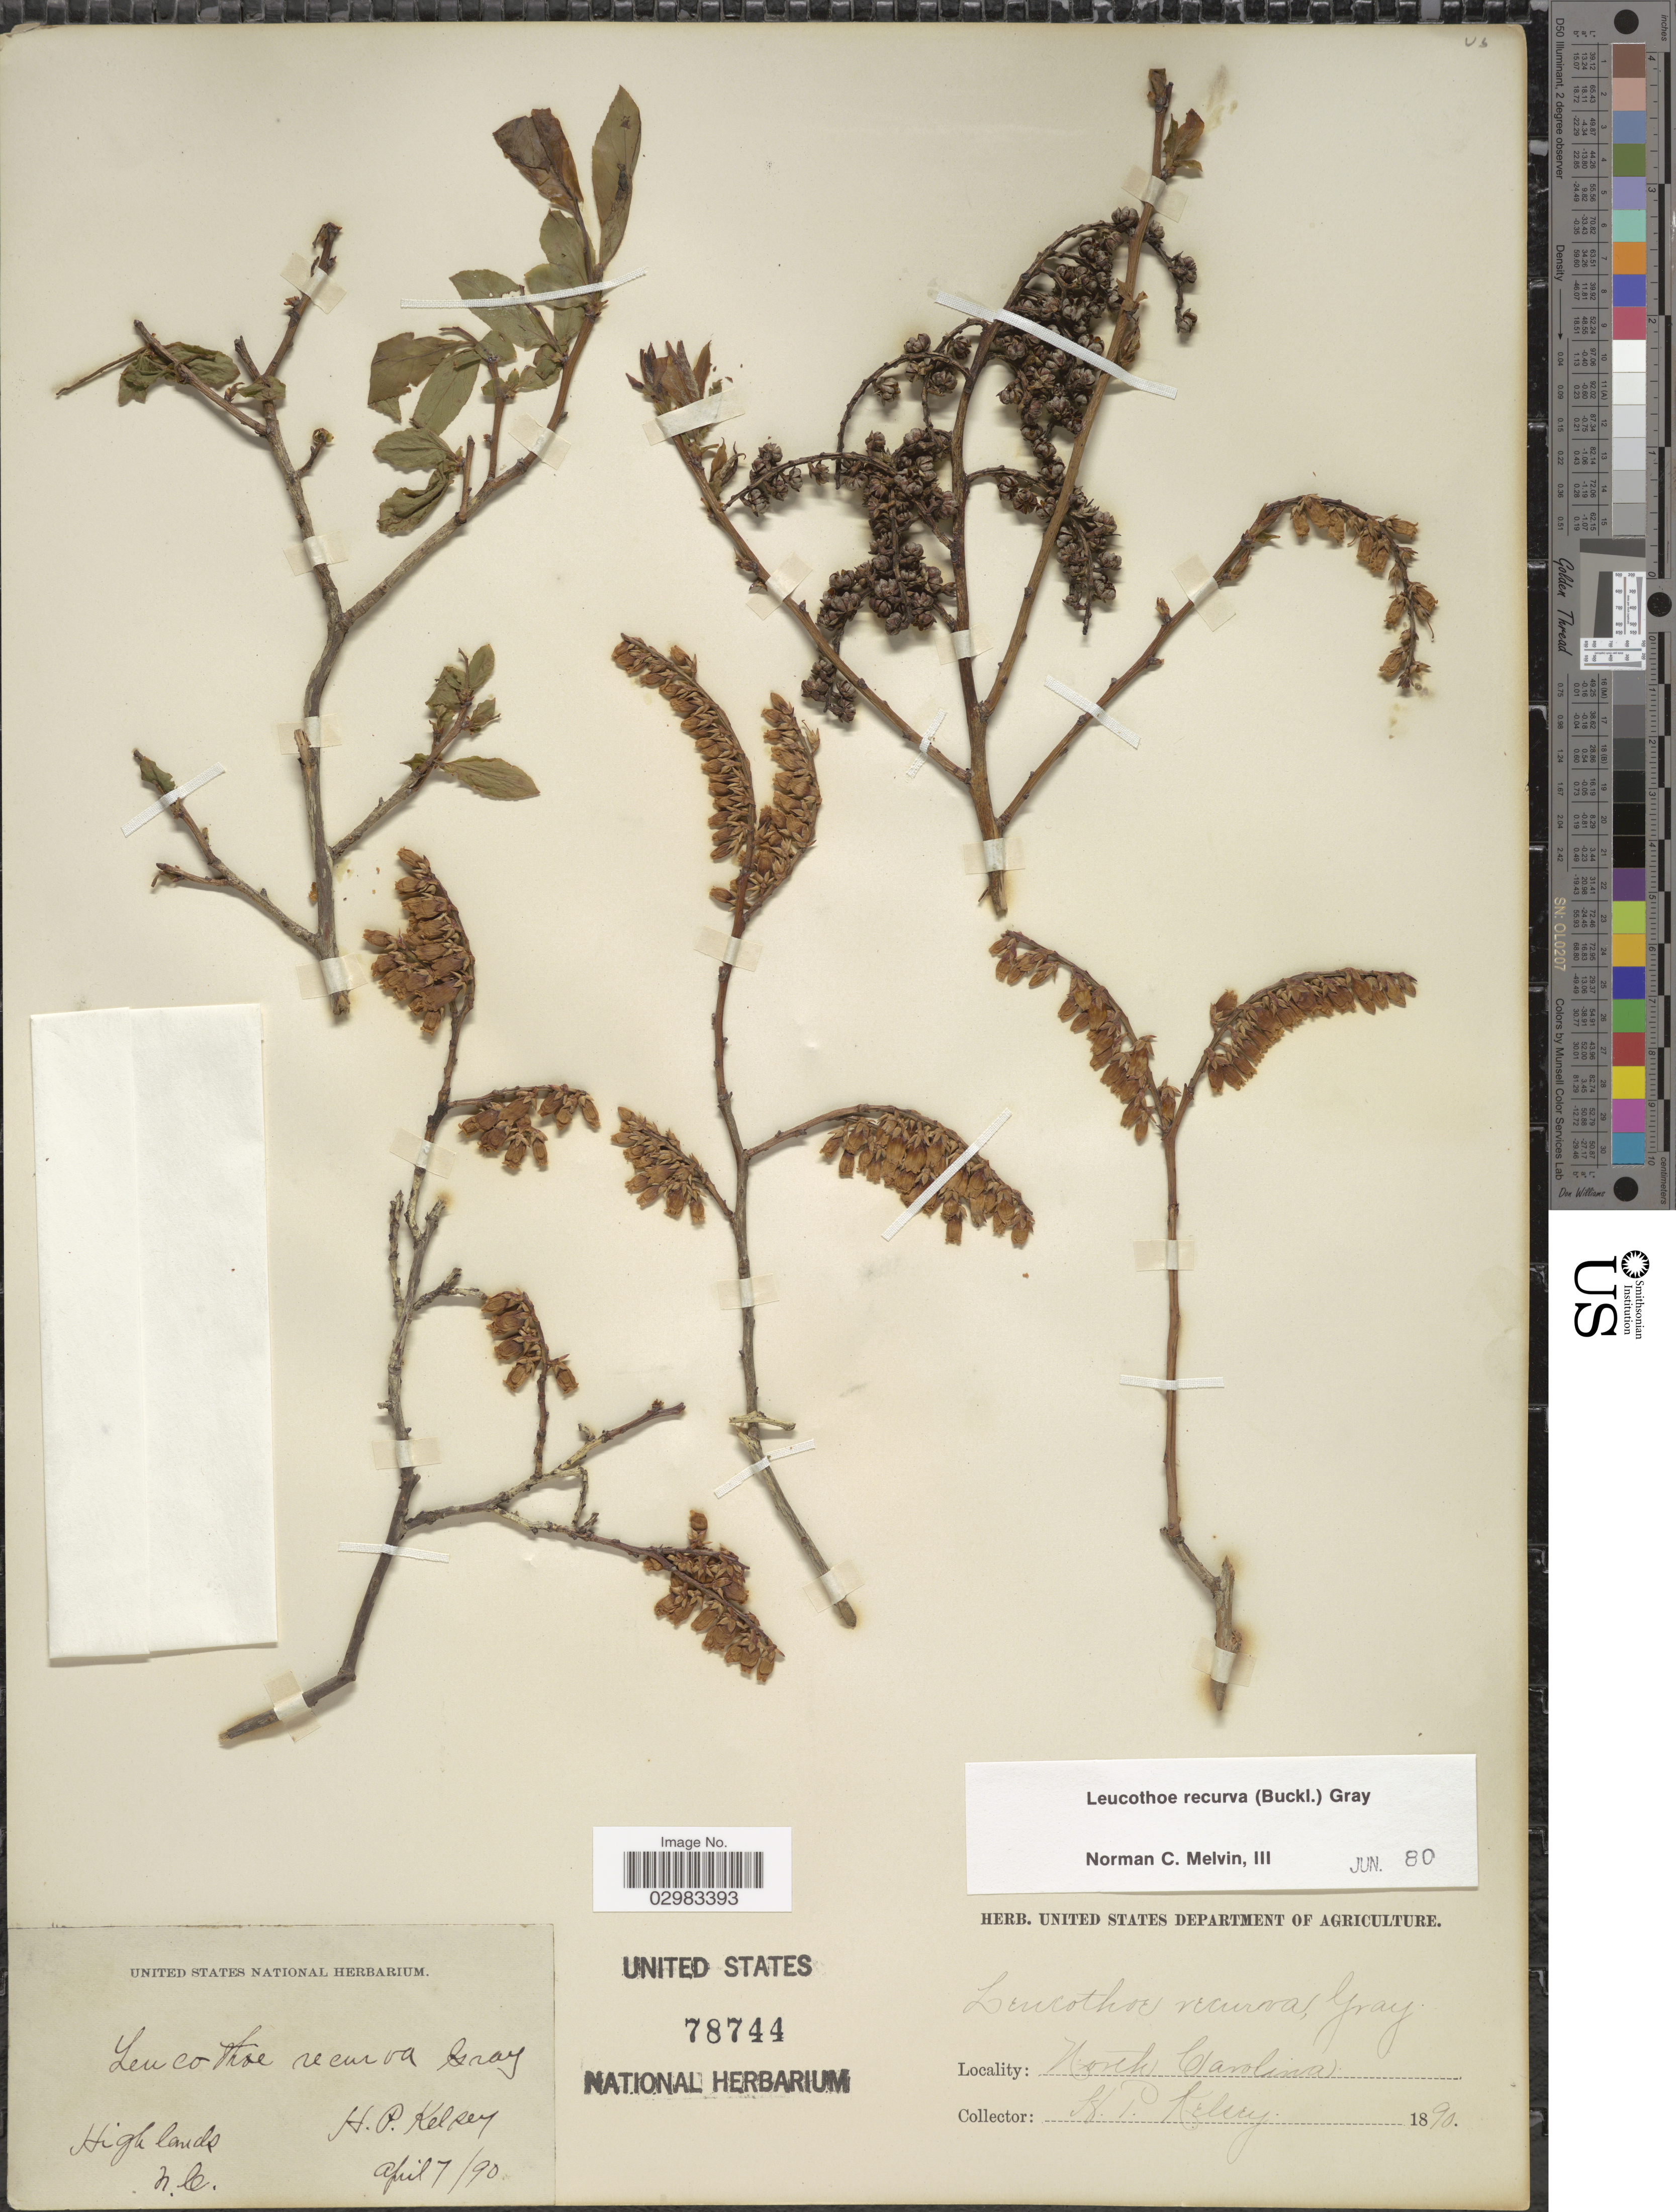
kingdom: Plantae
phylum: Tracheophyta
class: Magnoliopsida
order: Ericales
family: Ericaceae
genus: Leucothoe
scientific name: Leucothoë recurva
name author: (Buckley) A. Gray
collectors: H. Kelsey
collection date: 1890-04-07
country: United States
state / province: North Carolina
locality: Highlands.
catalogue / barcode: US 78744